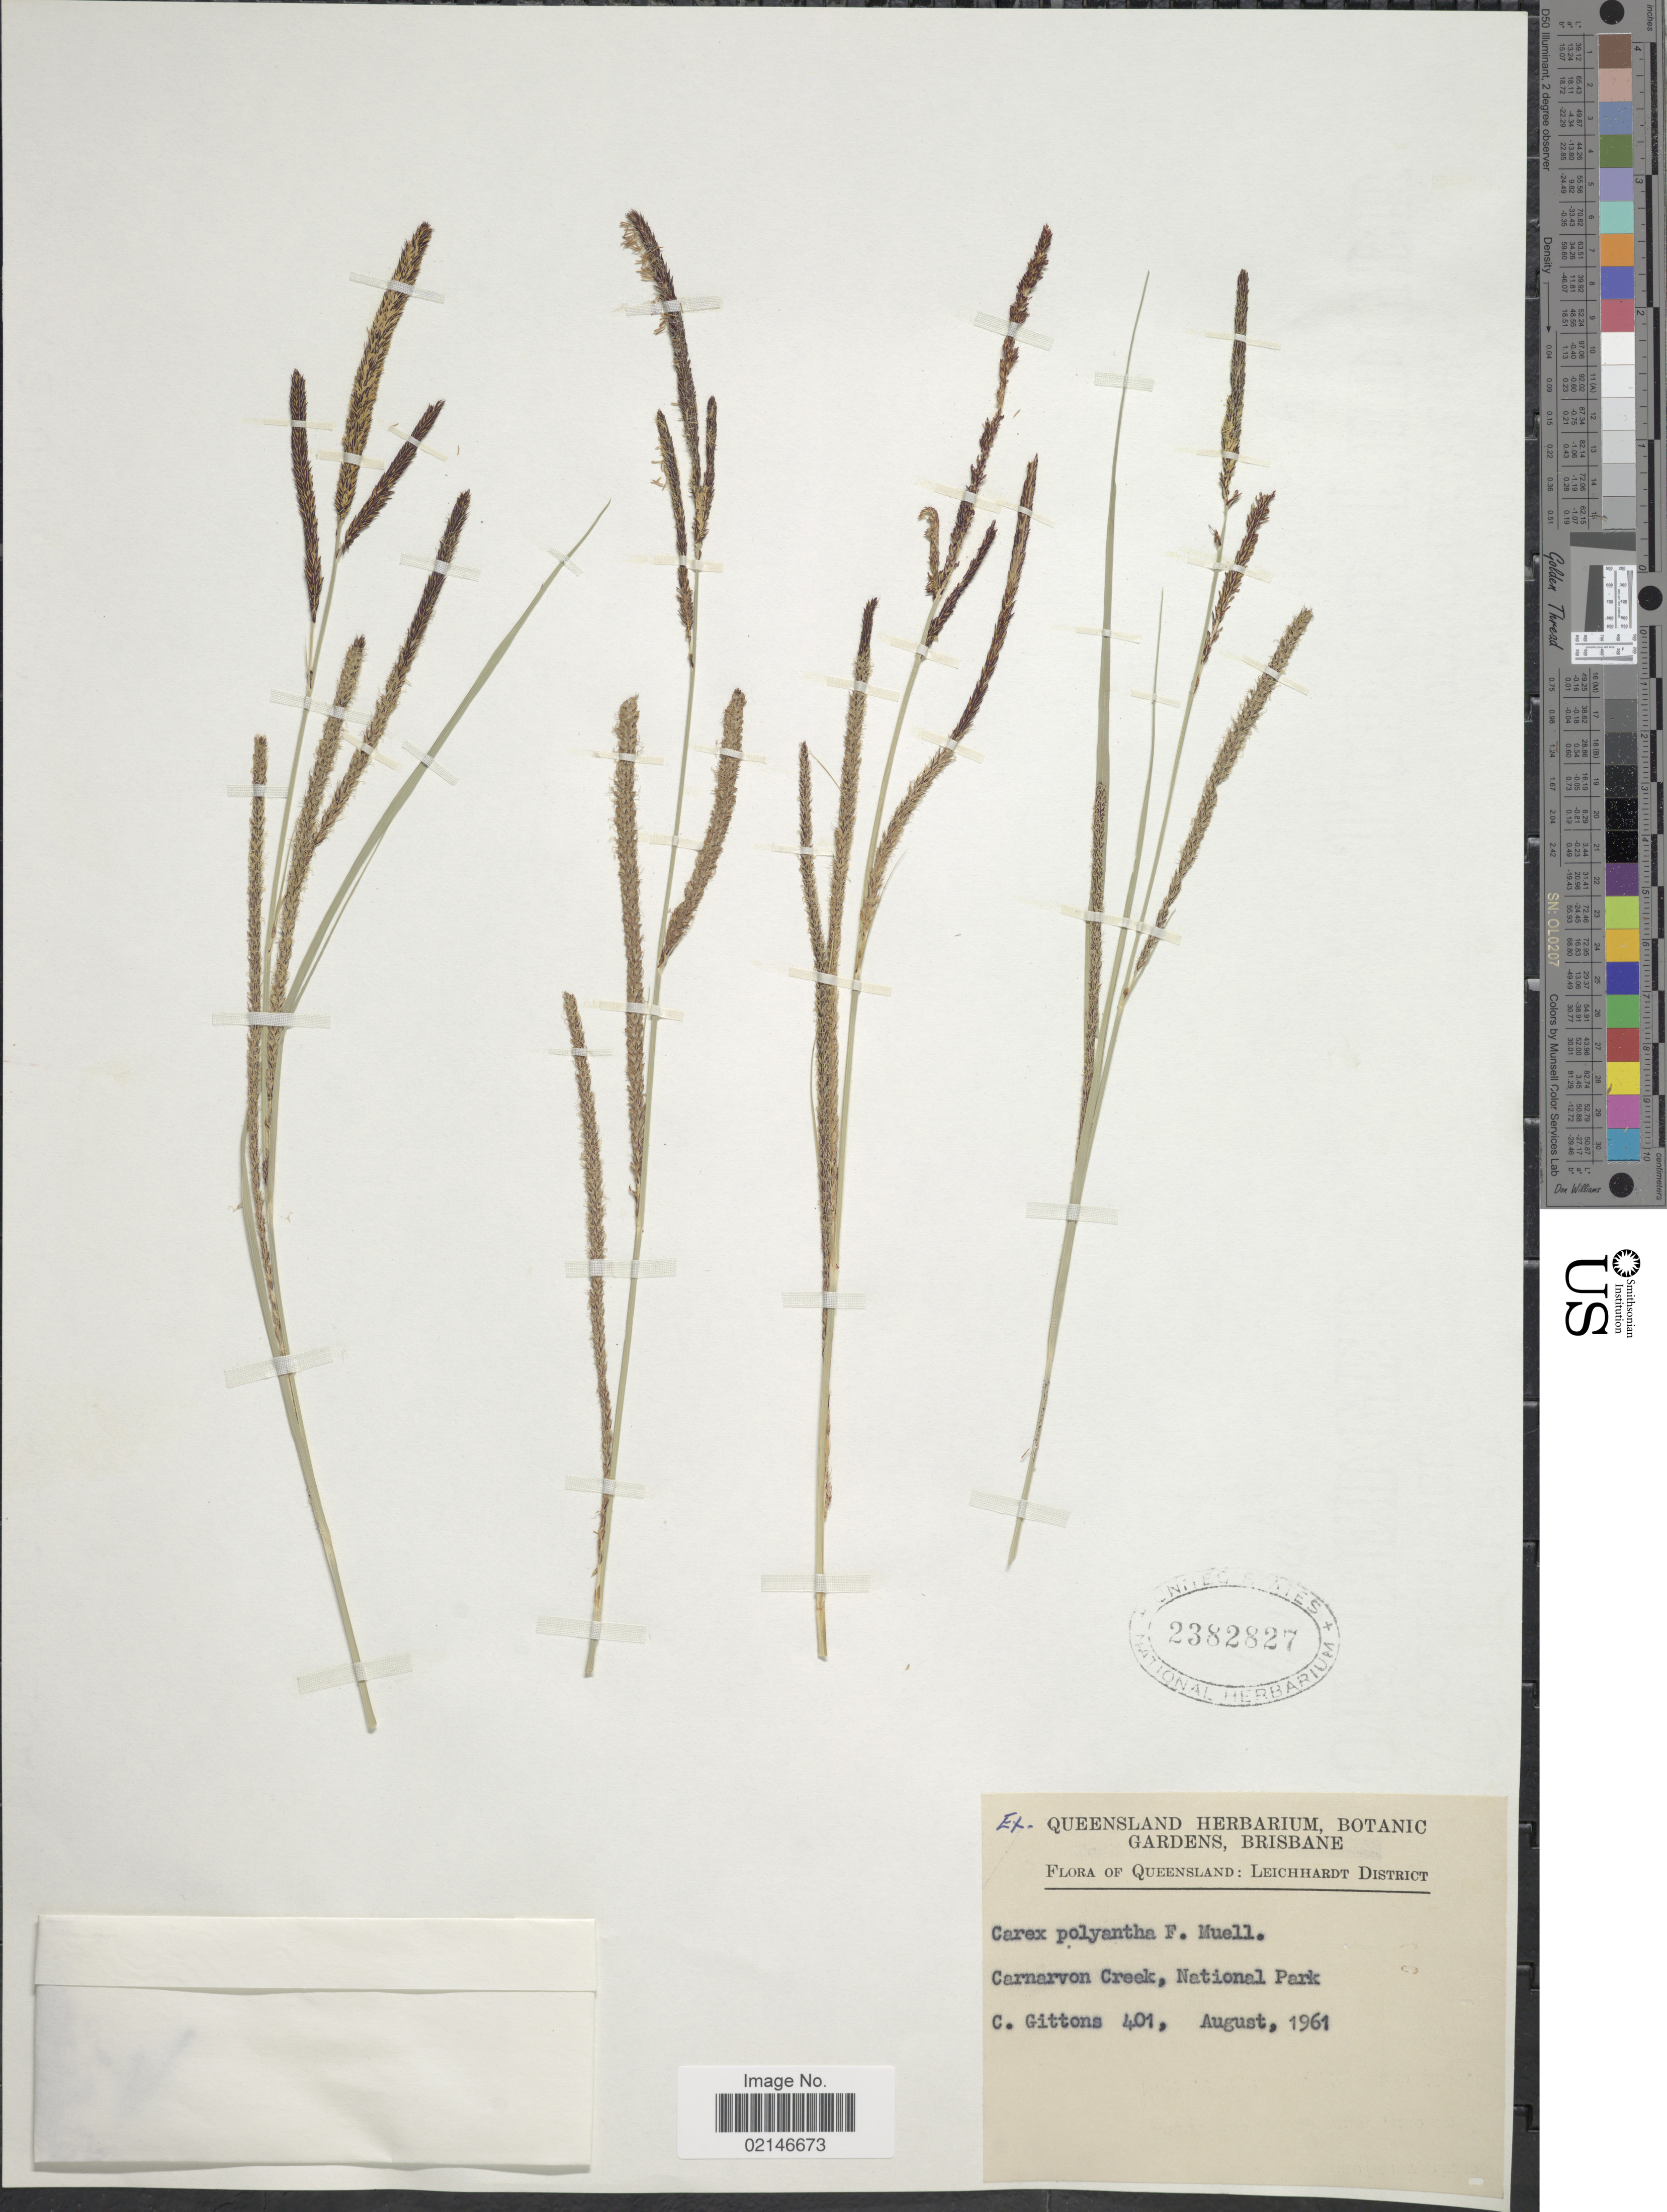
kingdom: Plantae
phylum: Tracheophyta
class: Liliopsida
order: Poales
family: Cyperaceae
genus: Carex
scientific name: Carex polyantha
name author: F. Muell.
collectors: C. Gittons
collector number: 401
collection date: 1961-08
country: Australia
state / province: Queensland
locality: Leichhardt District, Carnarvon Creek, National Park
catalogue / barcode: US 2382827